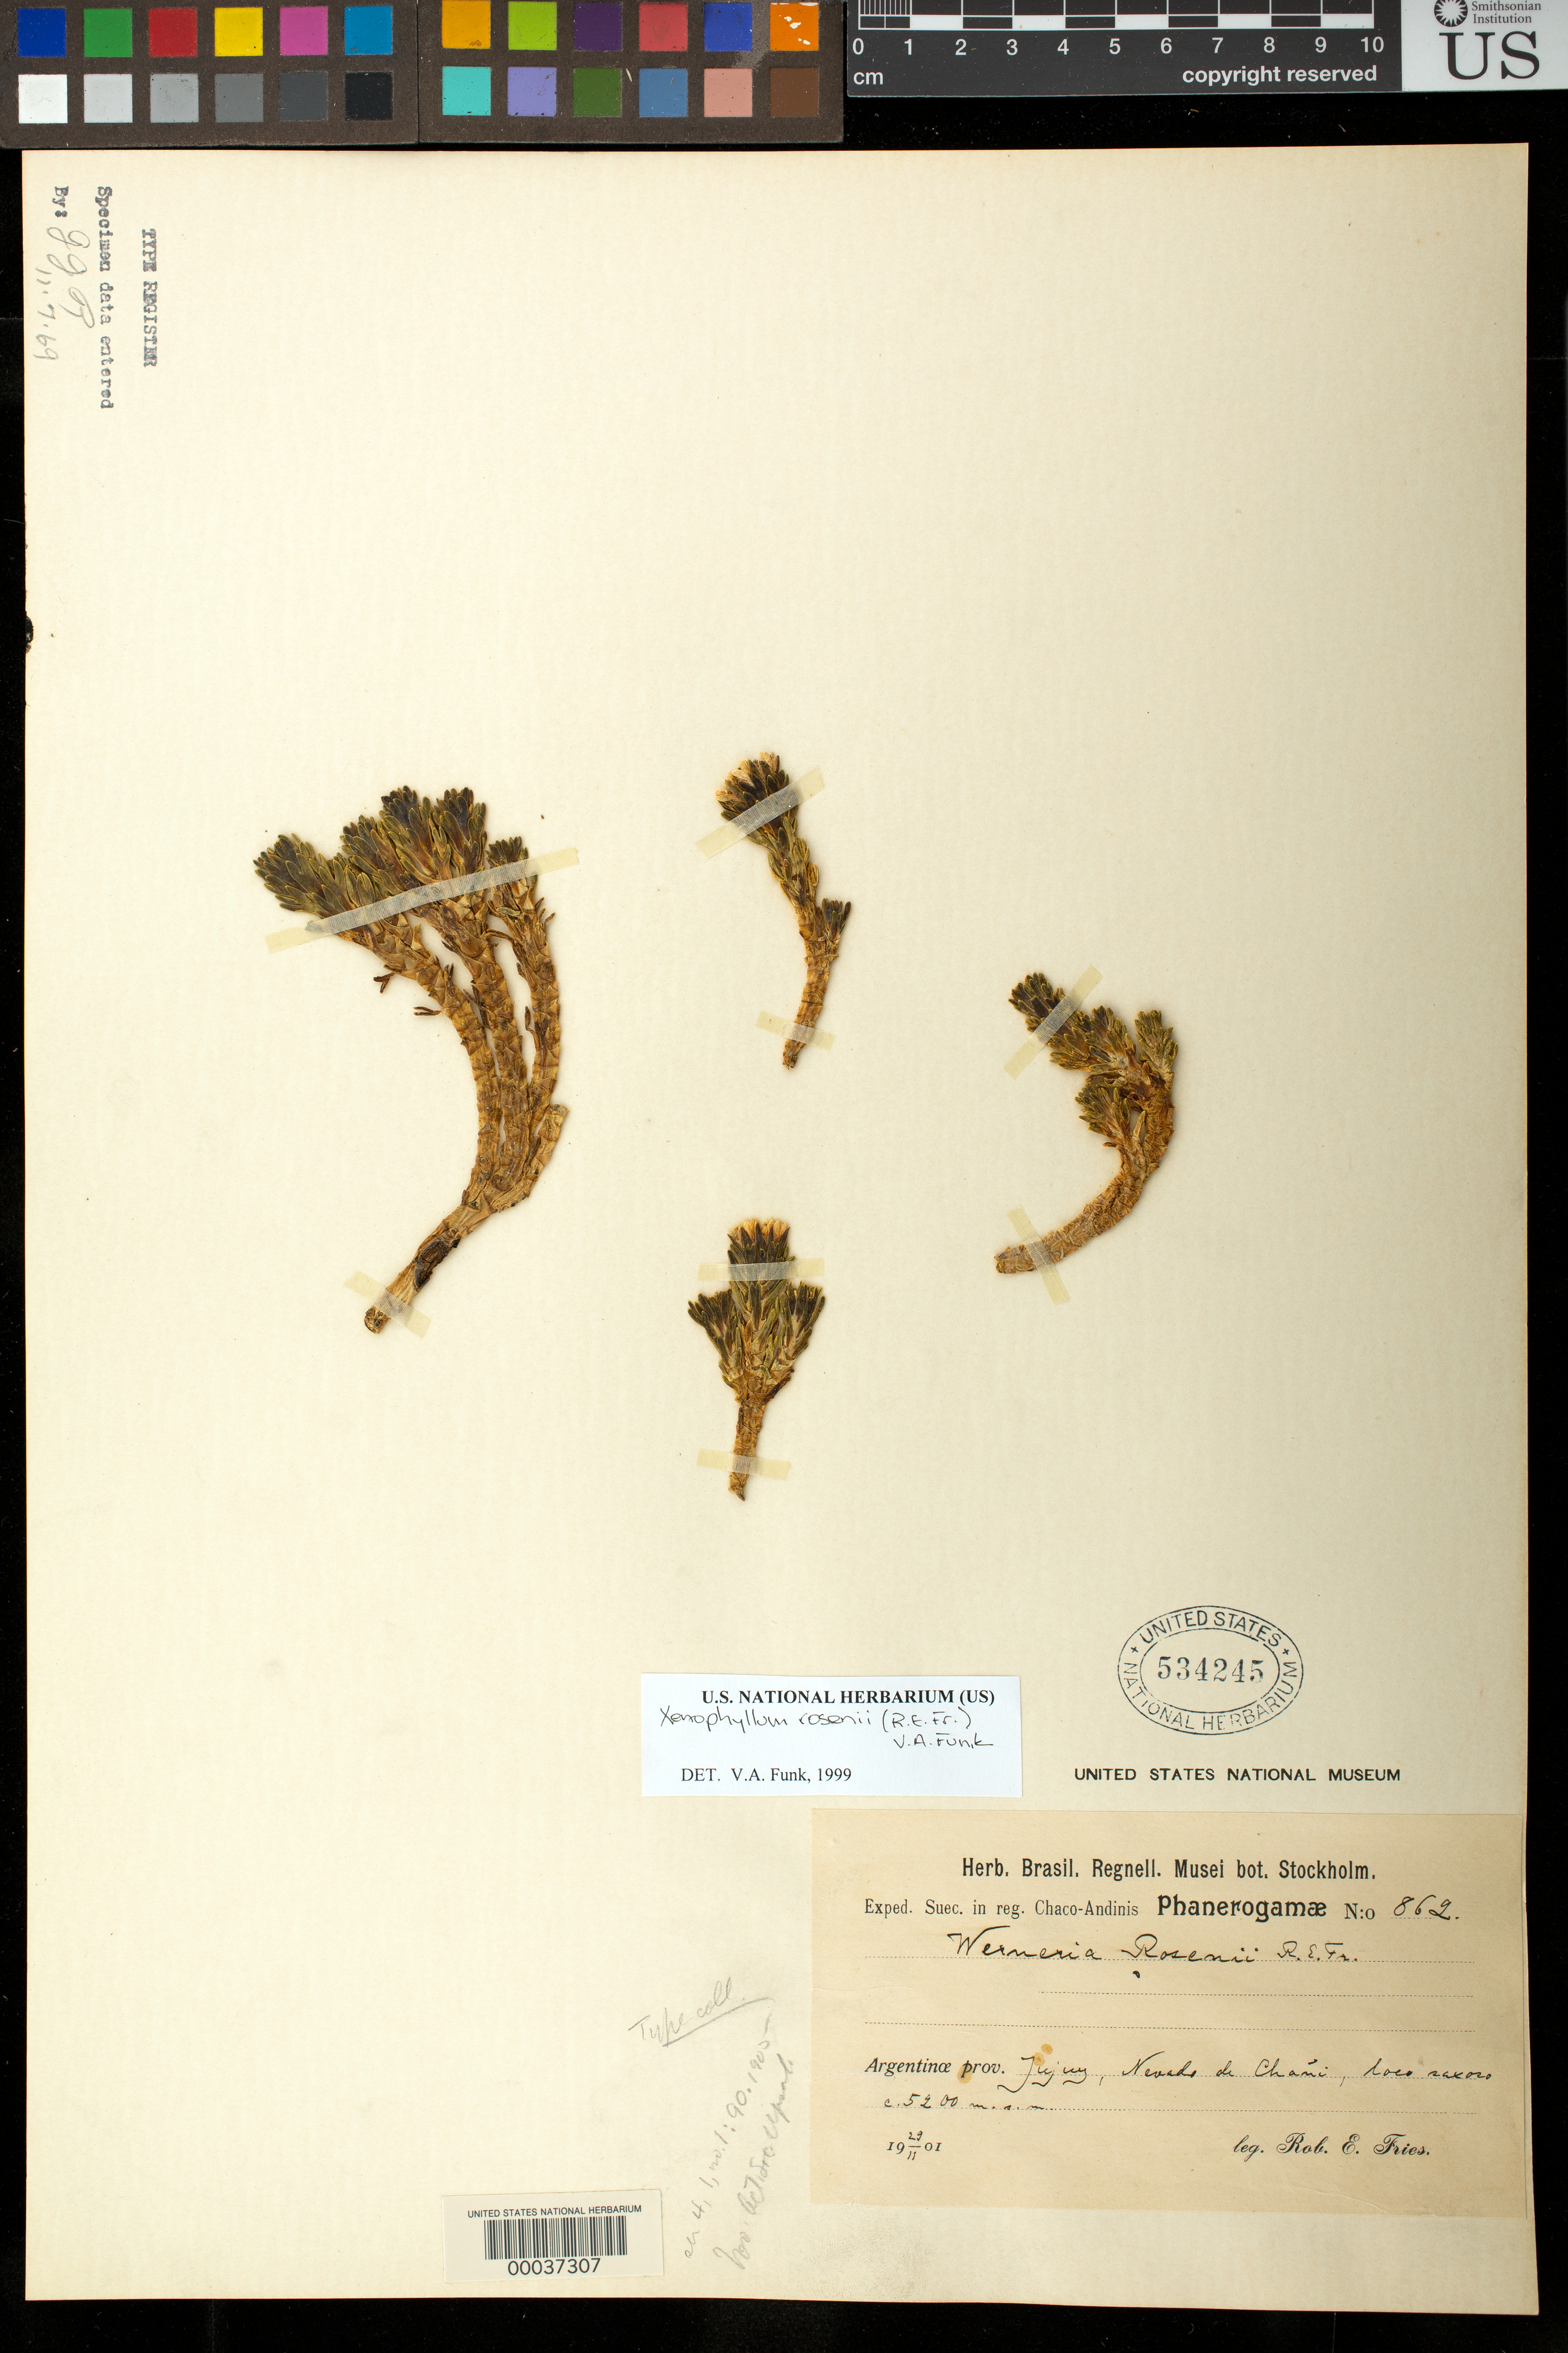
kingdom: Plantae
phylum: Tracheophyta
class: Magnoliopsida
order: Asterales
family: Asteraceae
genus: Werneria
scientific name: Werneria rosenii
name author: R.E. Fr.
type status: Type Collection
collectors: R. E. Fries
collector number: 862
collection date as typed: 29 Nov 1901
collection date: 1901-11-29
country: Argentina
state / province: Jujuy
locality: Nevado de Chani.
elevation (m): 1585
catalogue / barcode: US 534245